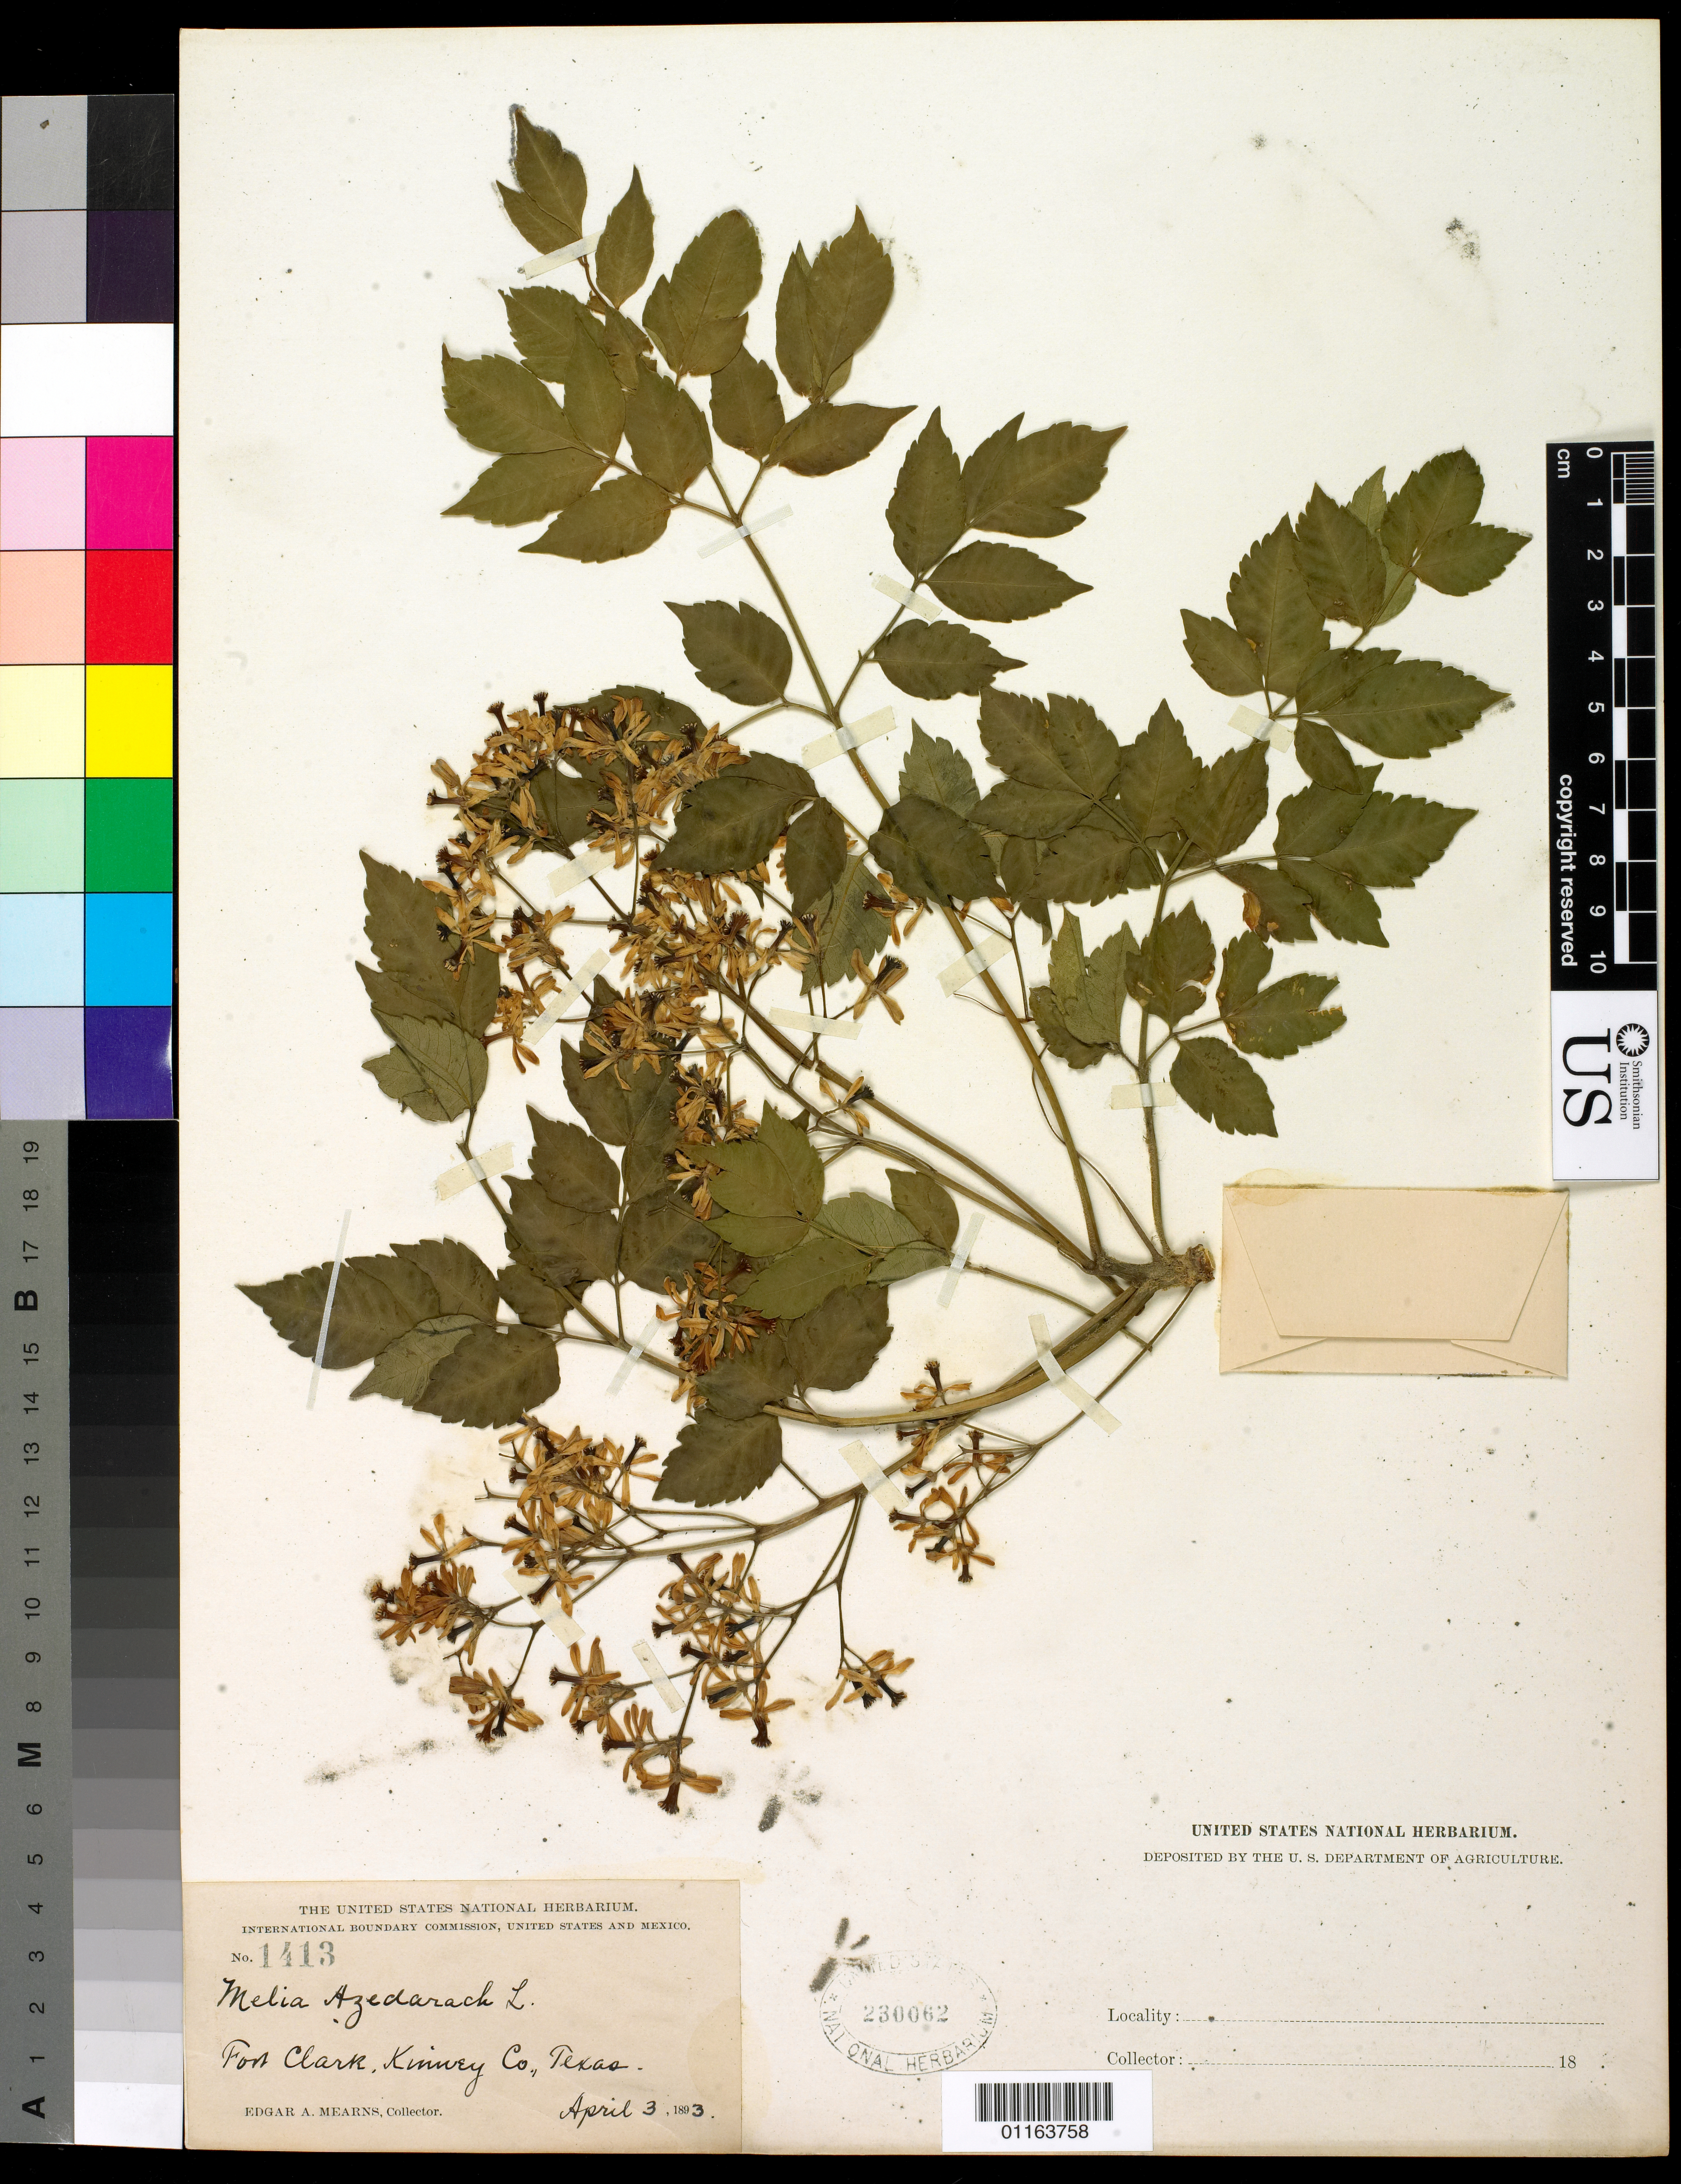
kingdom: Plantae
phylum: Tracheophyta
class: Magnoliopsida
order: Sapindales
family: Meliaceae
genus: Melia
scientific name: Melia azedarach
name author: L.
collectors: E. A. Mearns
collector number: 1413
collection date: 1893-04-03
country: United States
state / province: Texas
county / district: Kinney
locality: Fort Clark.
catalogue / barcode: US 230062